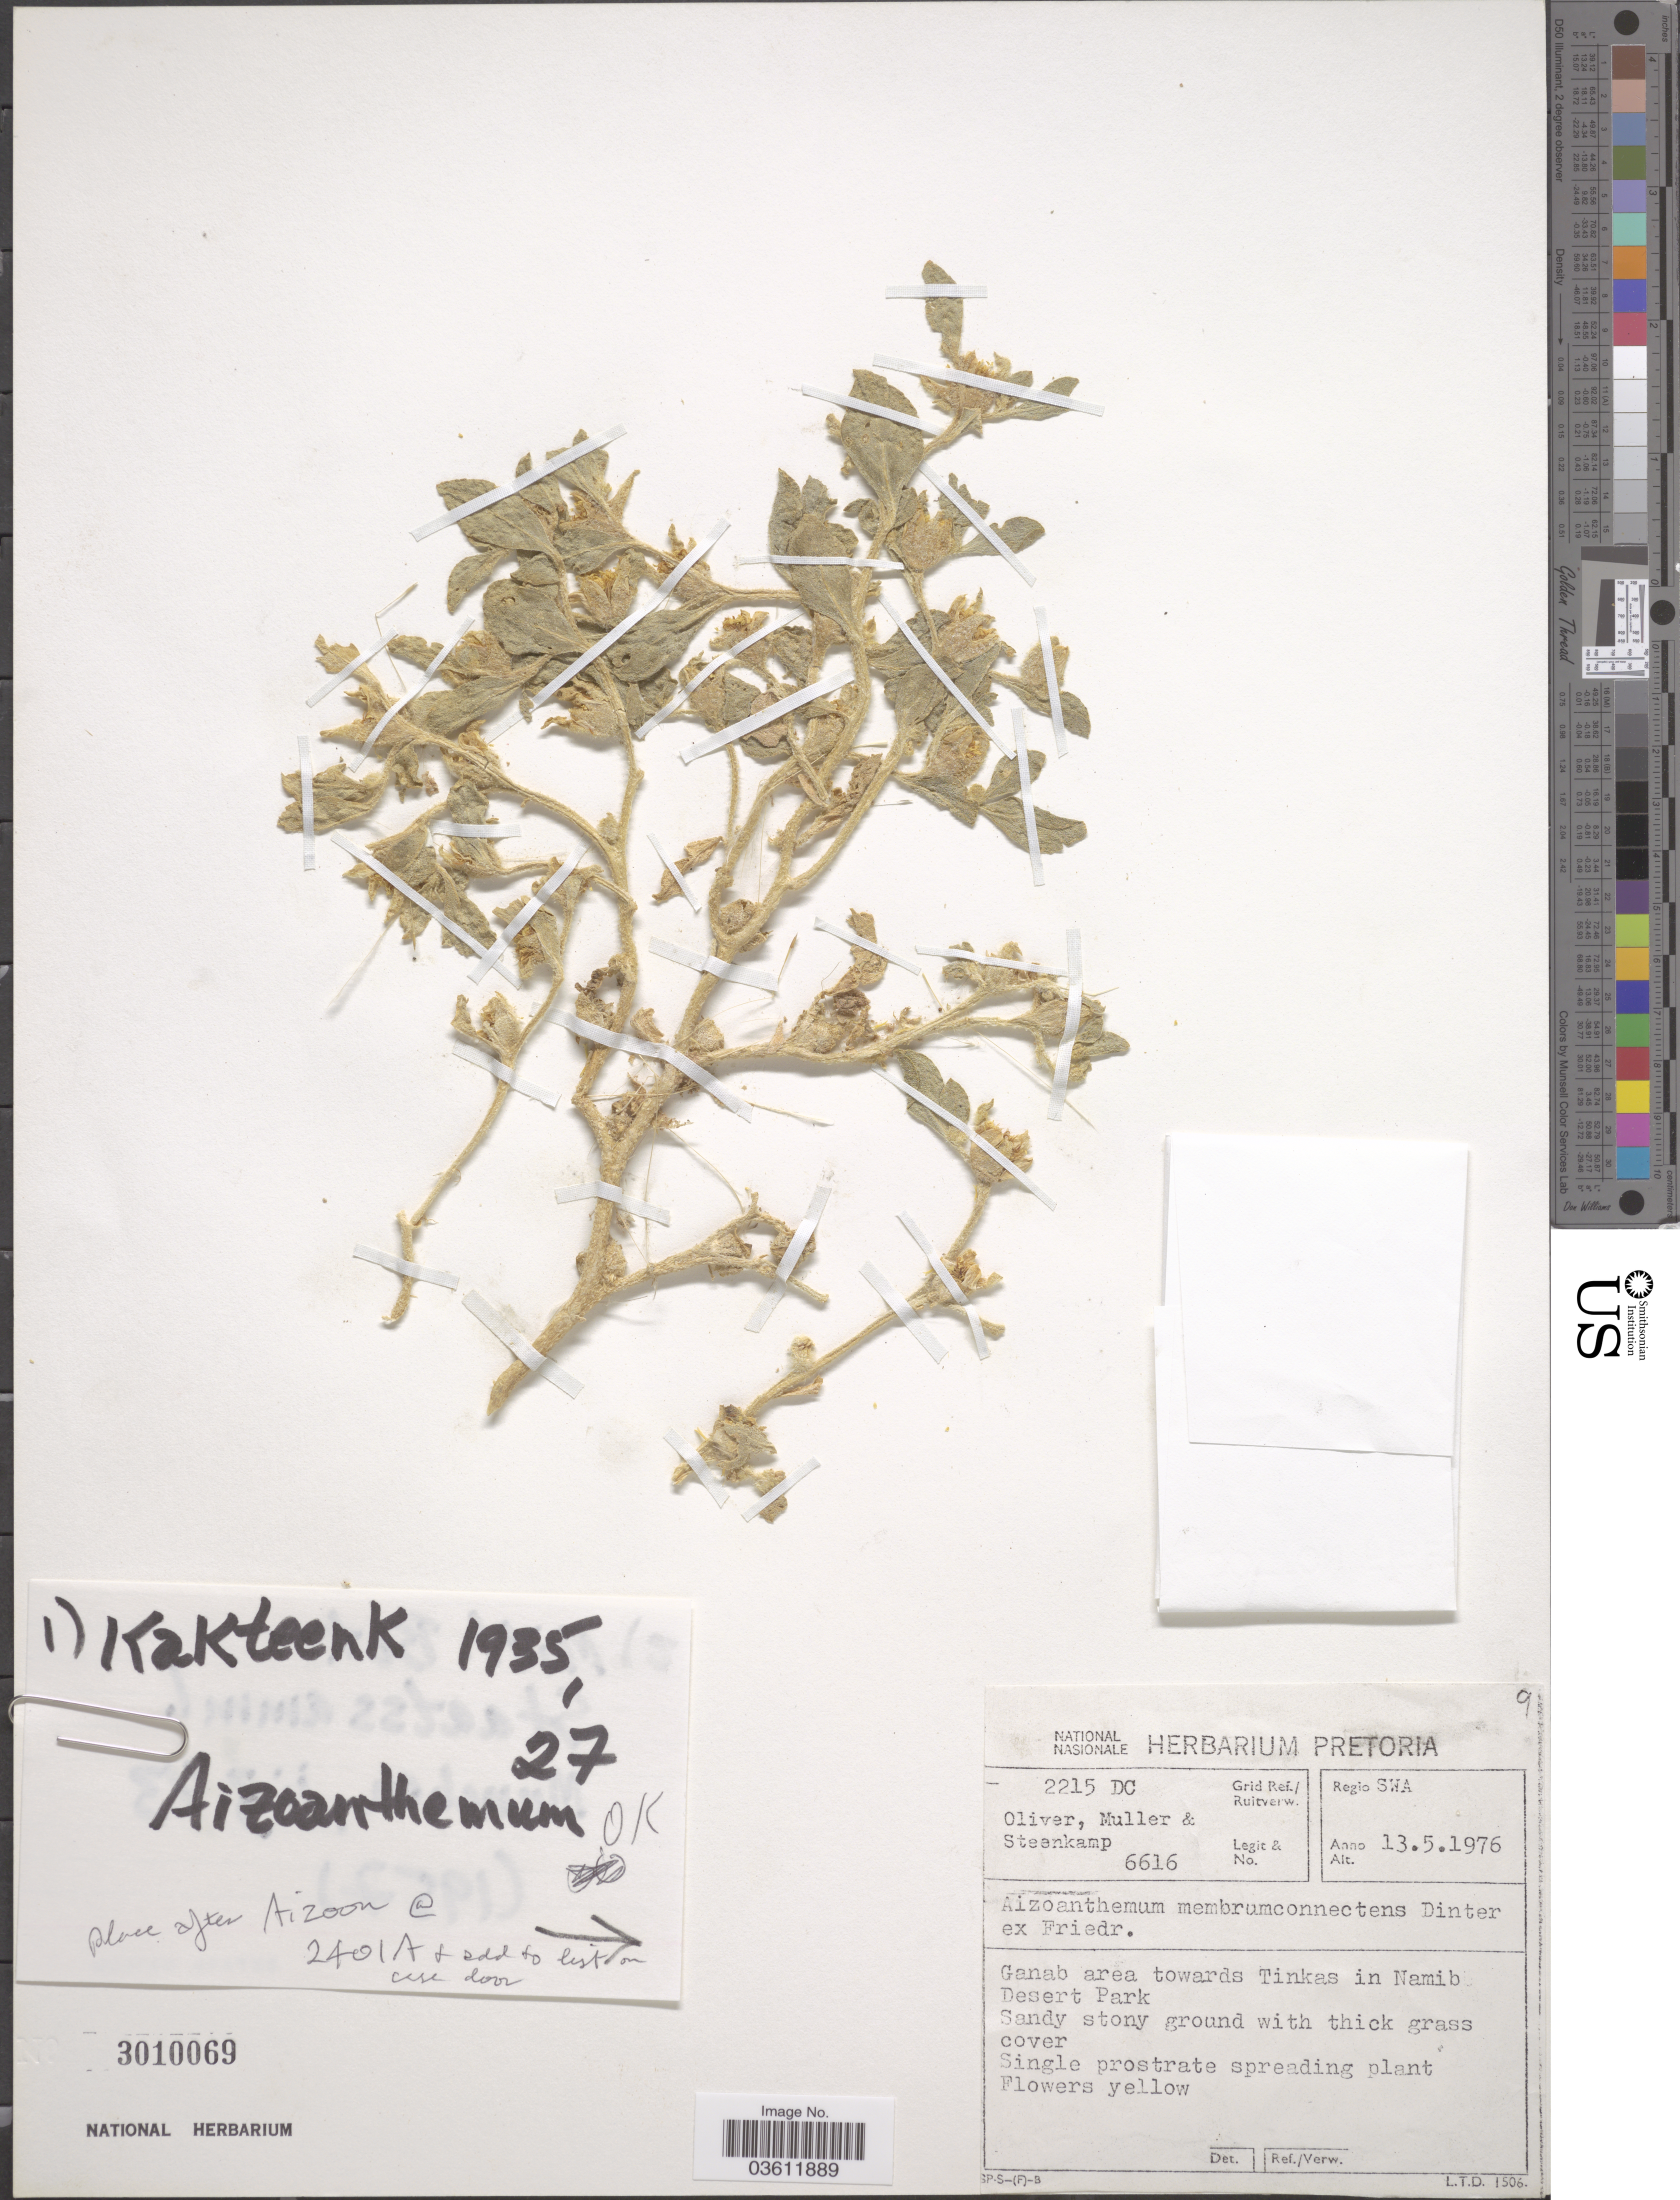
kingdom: Plantae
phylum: Tracheophyta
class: Magnoliopsida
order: Caryophyllales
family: Aizoaceae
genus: Aizoanthemum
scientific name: Aizoanthemum membrumconnectens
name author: Dinter ex Friedr.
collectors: Oliver, --, -- Müller & -- Steenkamp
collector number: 6616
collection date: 1976-05-13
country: Namibia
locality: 2215 DC Grid Ref./Ruitverw. Regio SWA. Ganab area towards Tinkas in Namib Desert Park.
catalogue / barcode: US 3010069